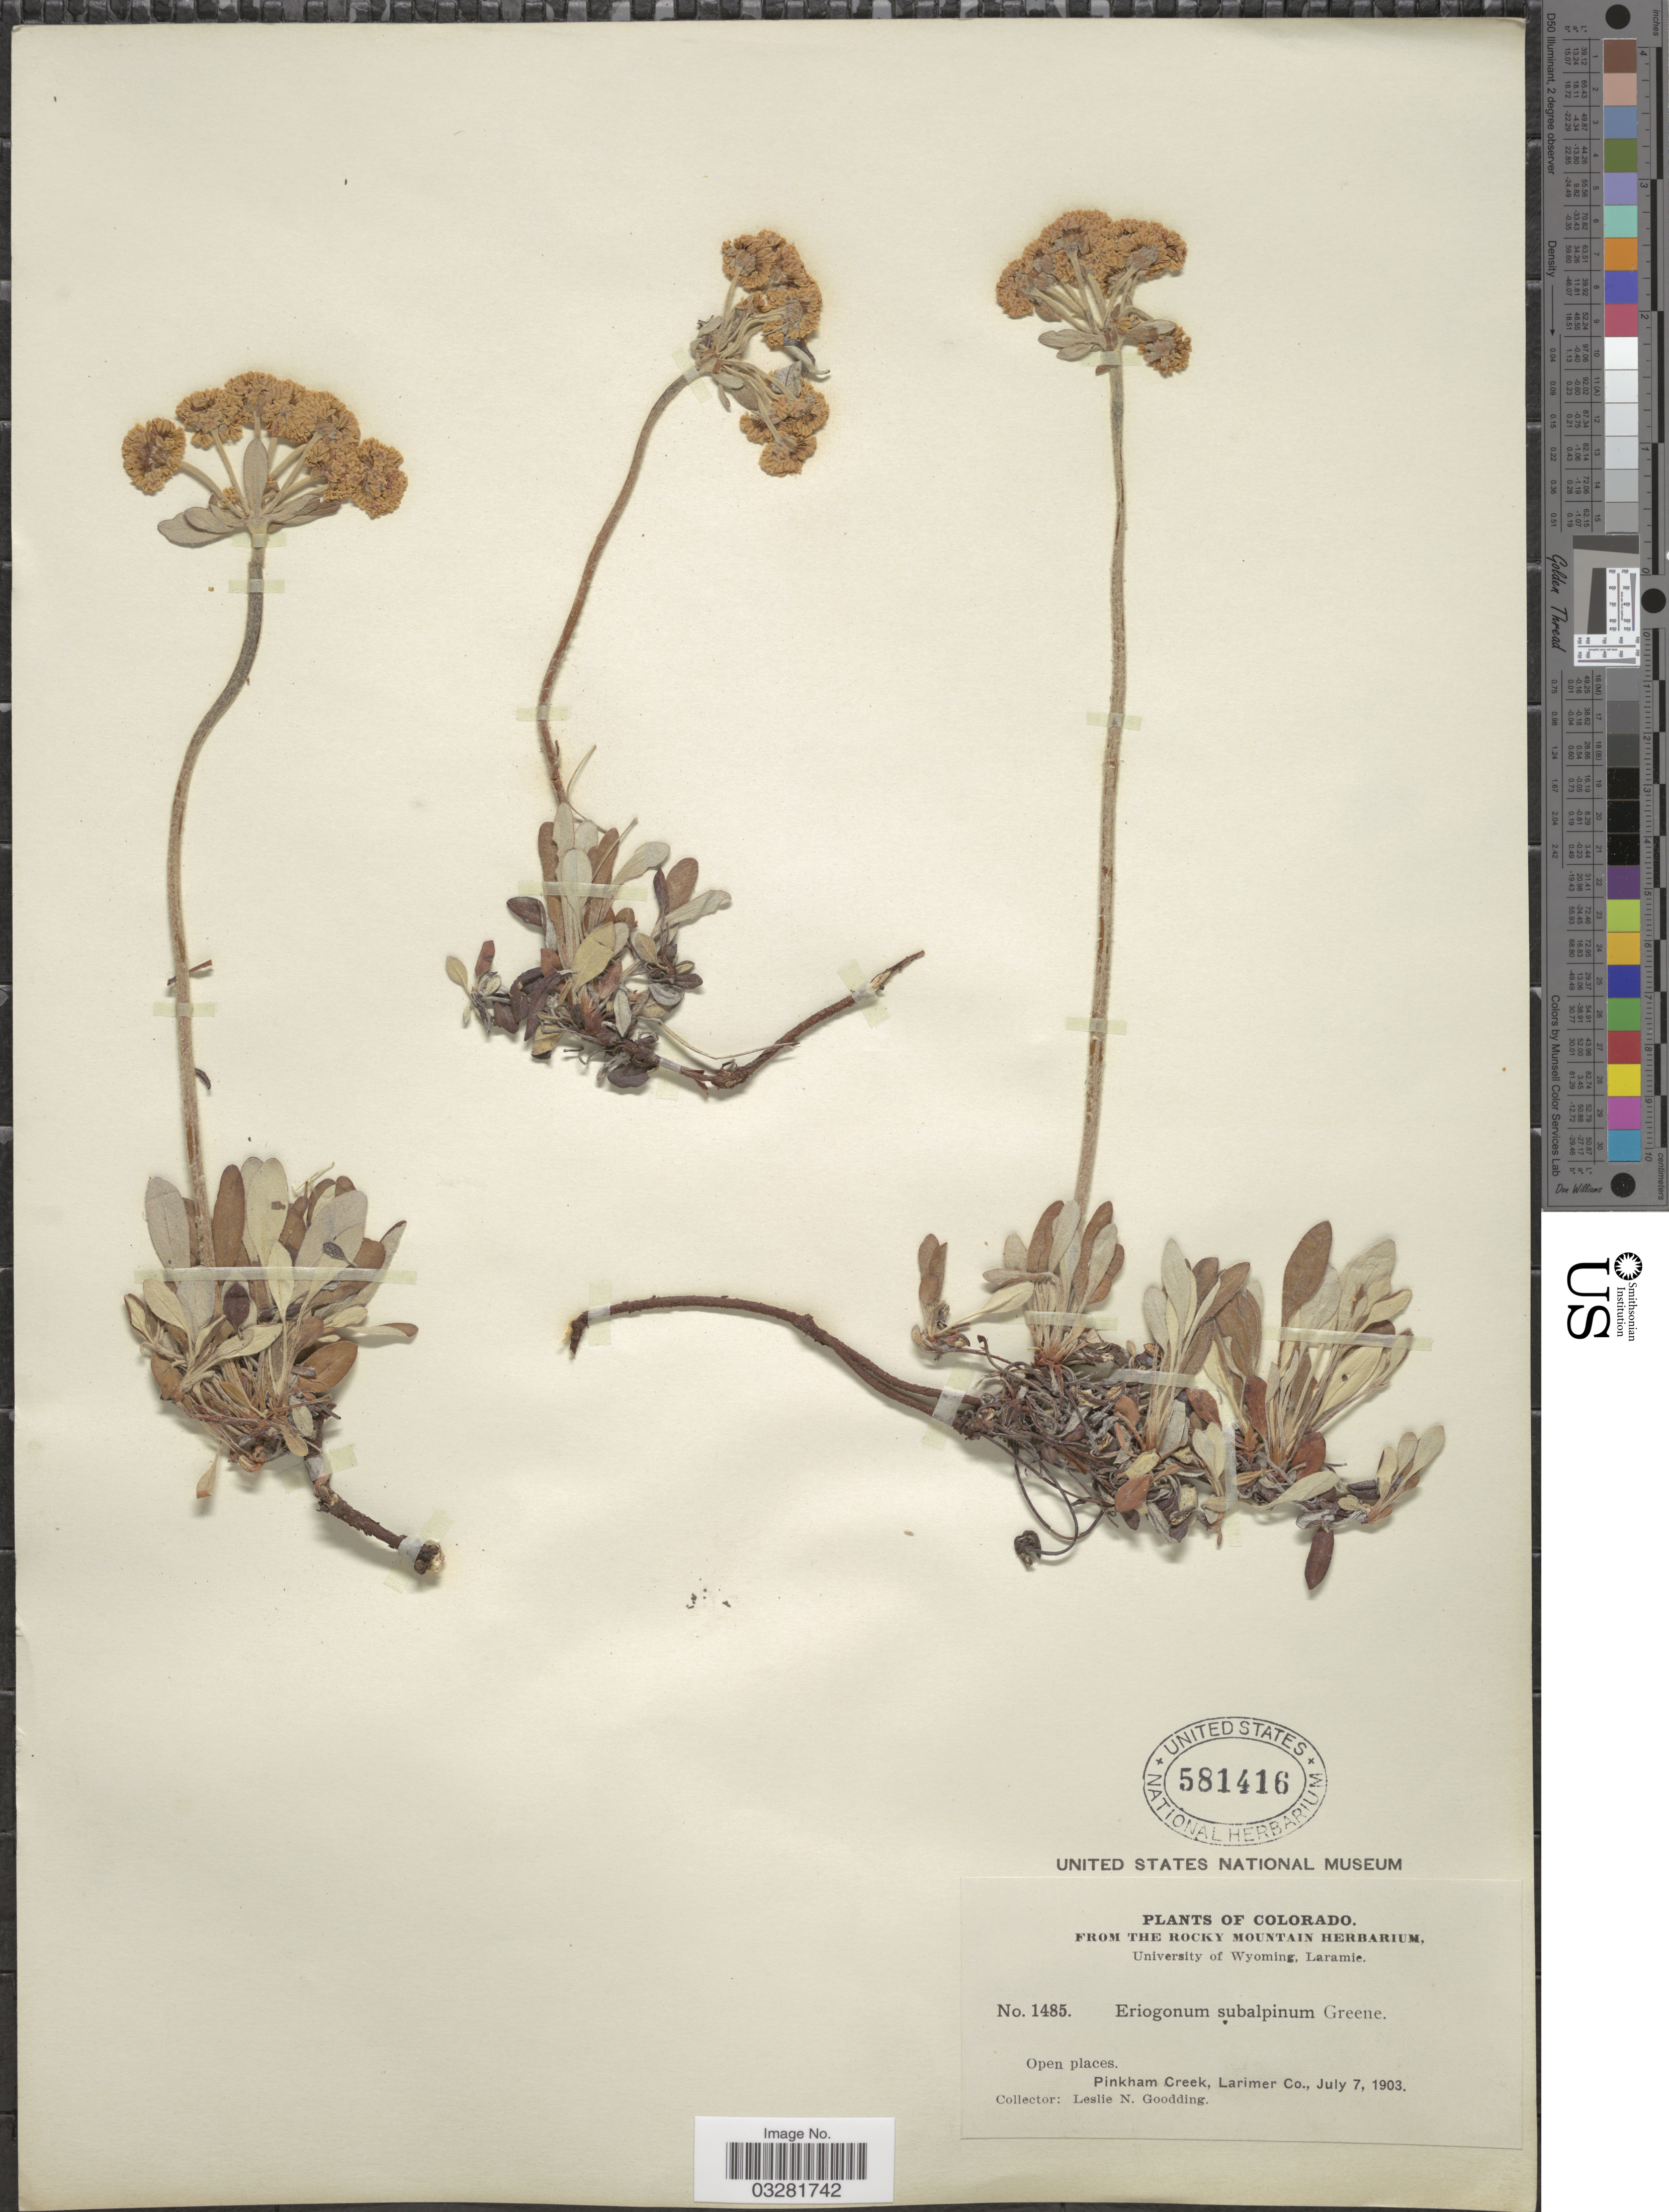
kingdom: Plantae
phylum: Tracheophyta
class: Magnoliopsida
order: Caryophyllales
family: Polygonaceae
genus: Eriogonum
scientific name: Eriogonum umbellatum var. subalpinum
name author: M.E. Jones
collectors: L. N. Goodding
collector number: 1485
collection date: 1903-07-07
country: United States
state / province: Colorado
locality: Pinkham Creek, Larimer Co.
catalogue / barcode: US 581416